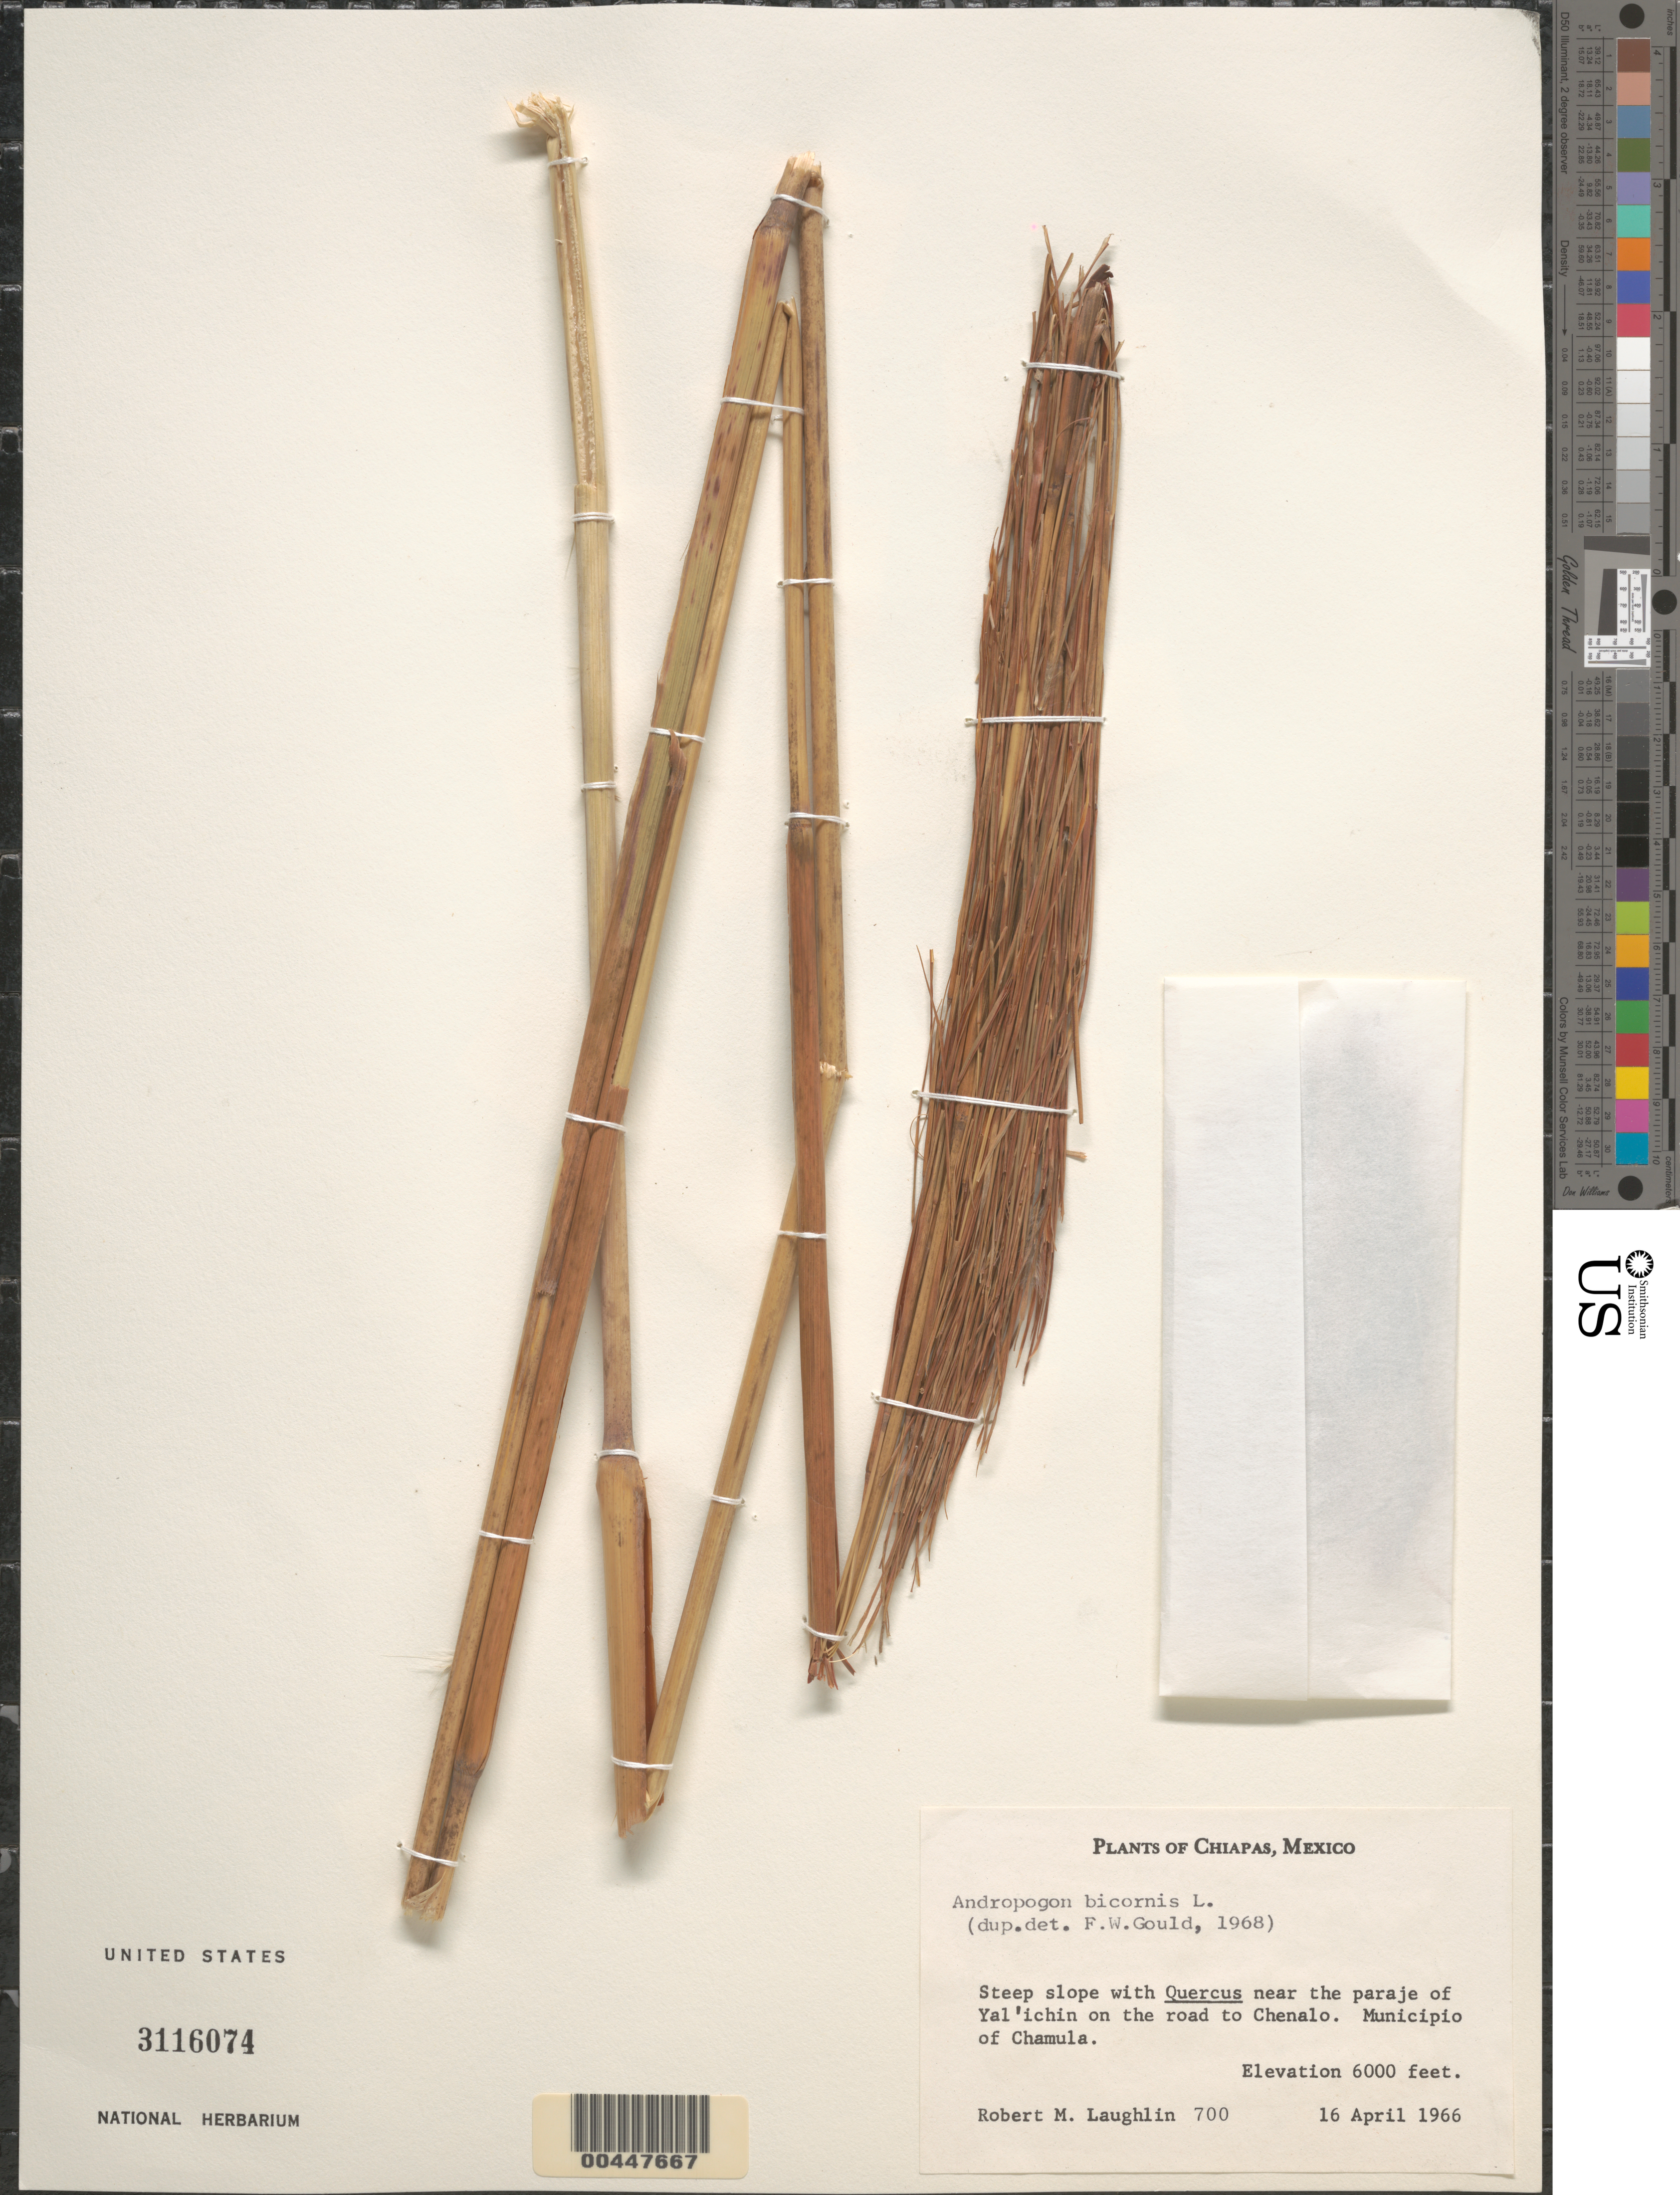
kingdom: Plantae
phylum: Tracheophyta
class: Liliopsida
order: Poales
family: Poaceae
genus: Andropogon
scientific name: Andropogon bicornis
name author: L.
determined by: Gould, F. W.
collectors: R. M. Laughlin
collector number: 700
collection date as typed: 16 Apr 1966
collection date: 1966-04-16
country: Mexico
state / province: Chiapas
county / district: Chamula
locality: near the paraje of Yal'ichin on the rd to Chenalo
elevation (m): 1829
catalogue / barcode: US 3116074